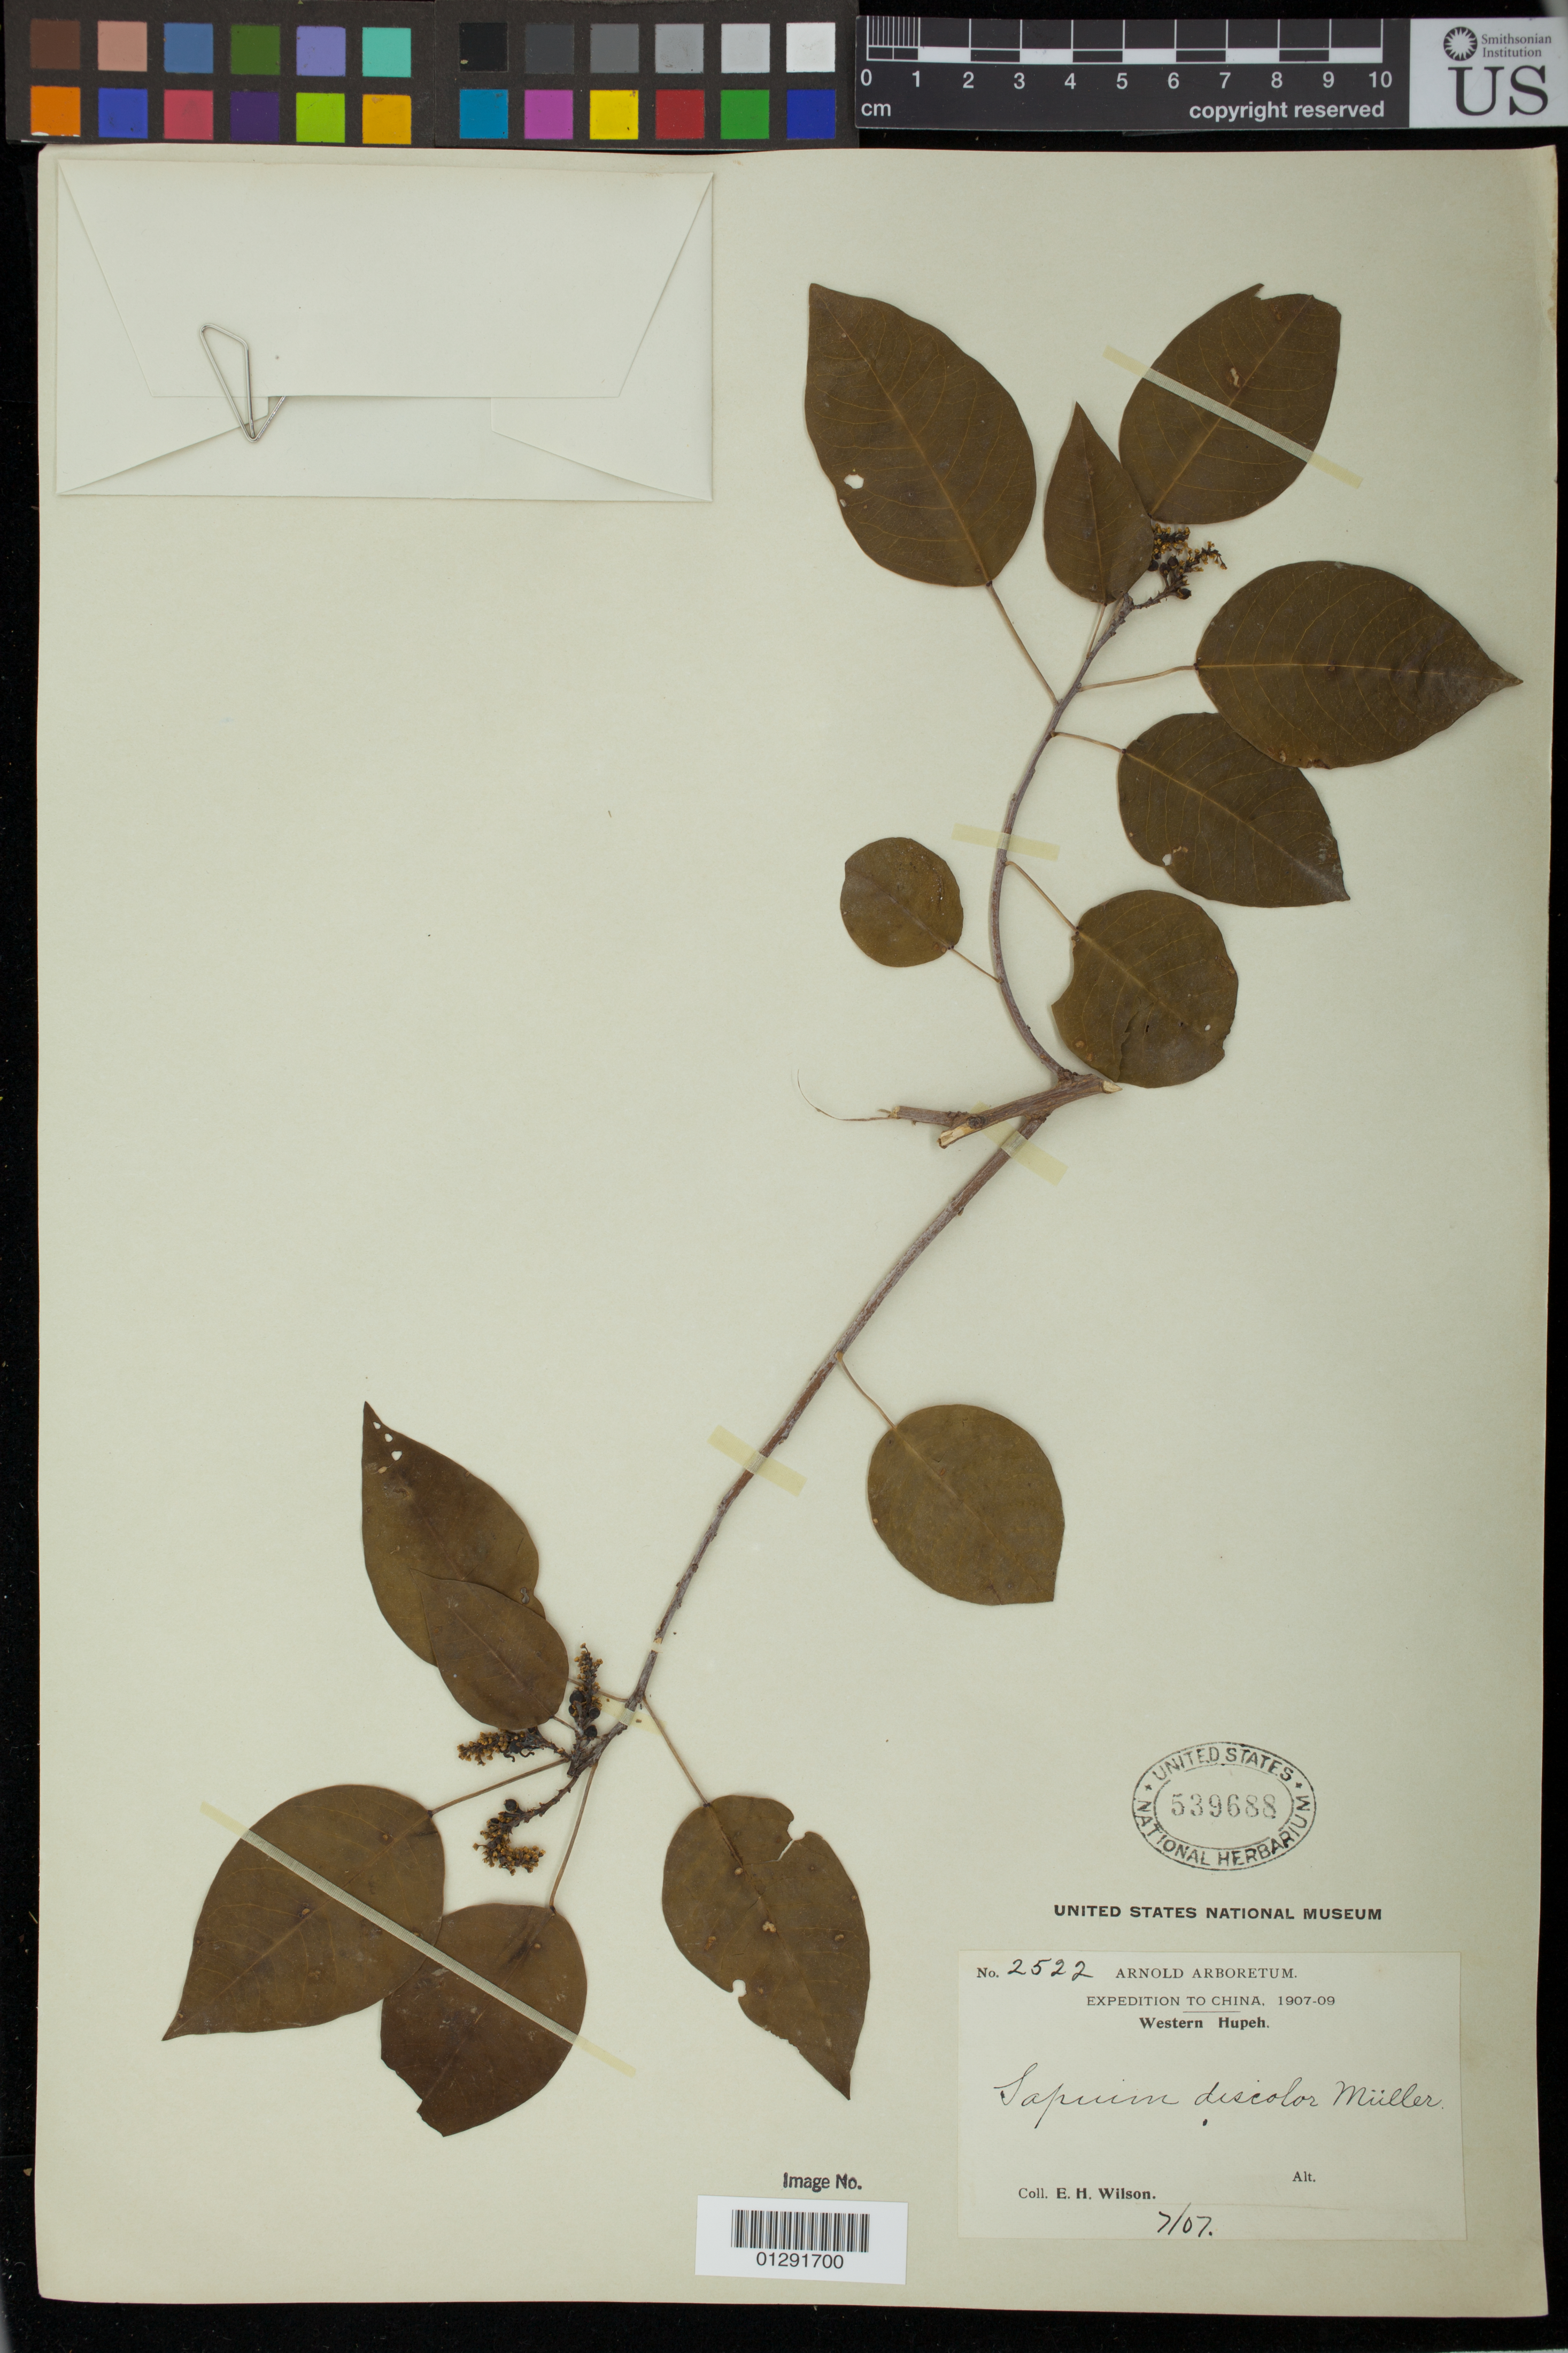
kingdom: Plantae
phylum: Tracheophyta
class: Magnoliopsida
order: Malpighiales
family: Euphorbiaceae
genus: Sapium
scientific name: Sapium discolor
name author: M. Arg.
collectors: E. H. Wilson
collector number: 2522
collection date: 1907-07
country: China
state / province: Hebei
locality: Western Hupeh, China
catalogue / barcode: US 539688